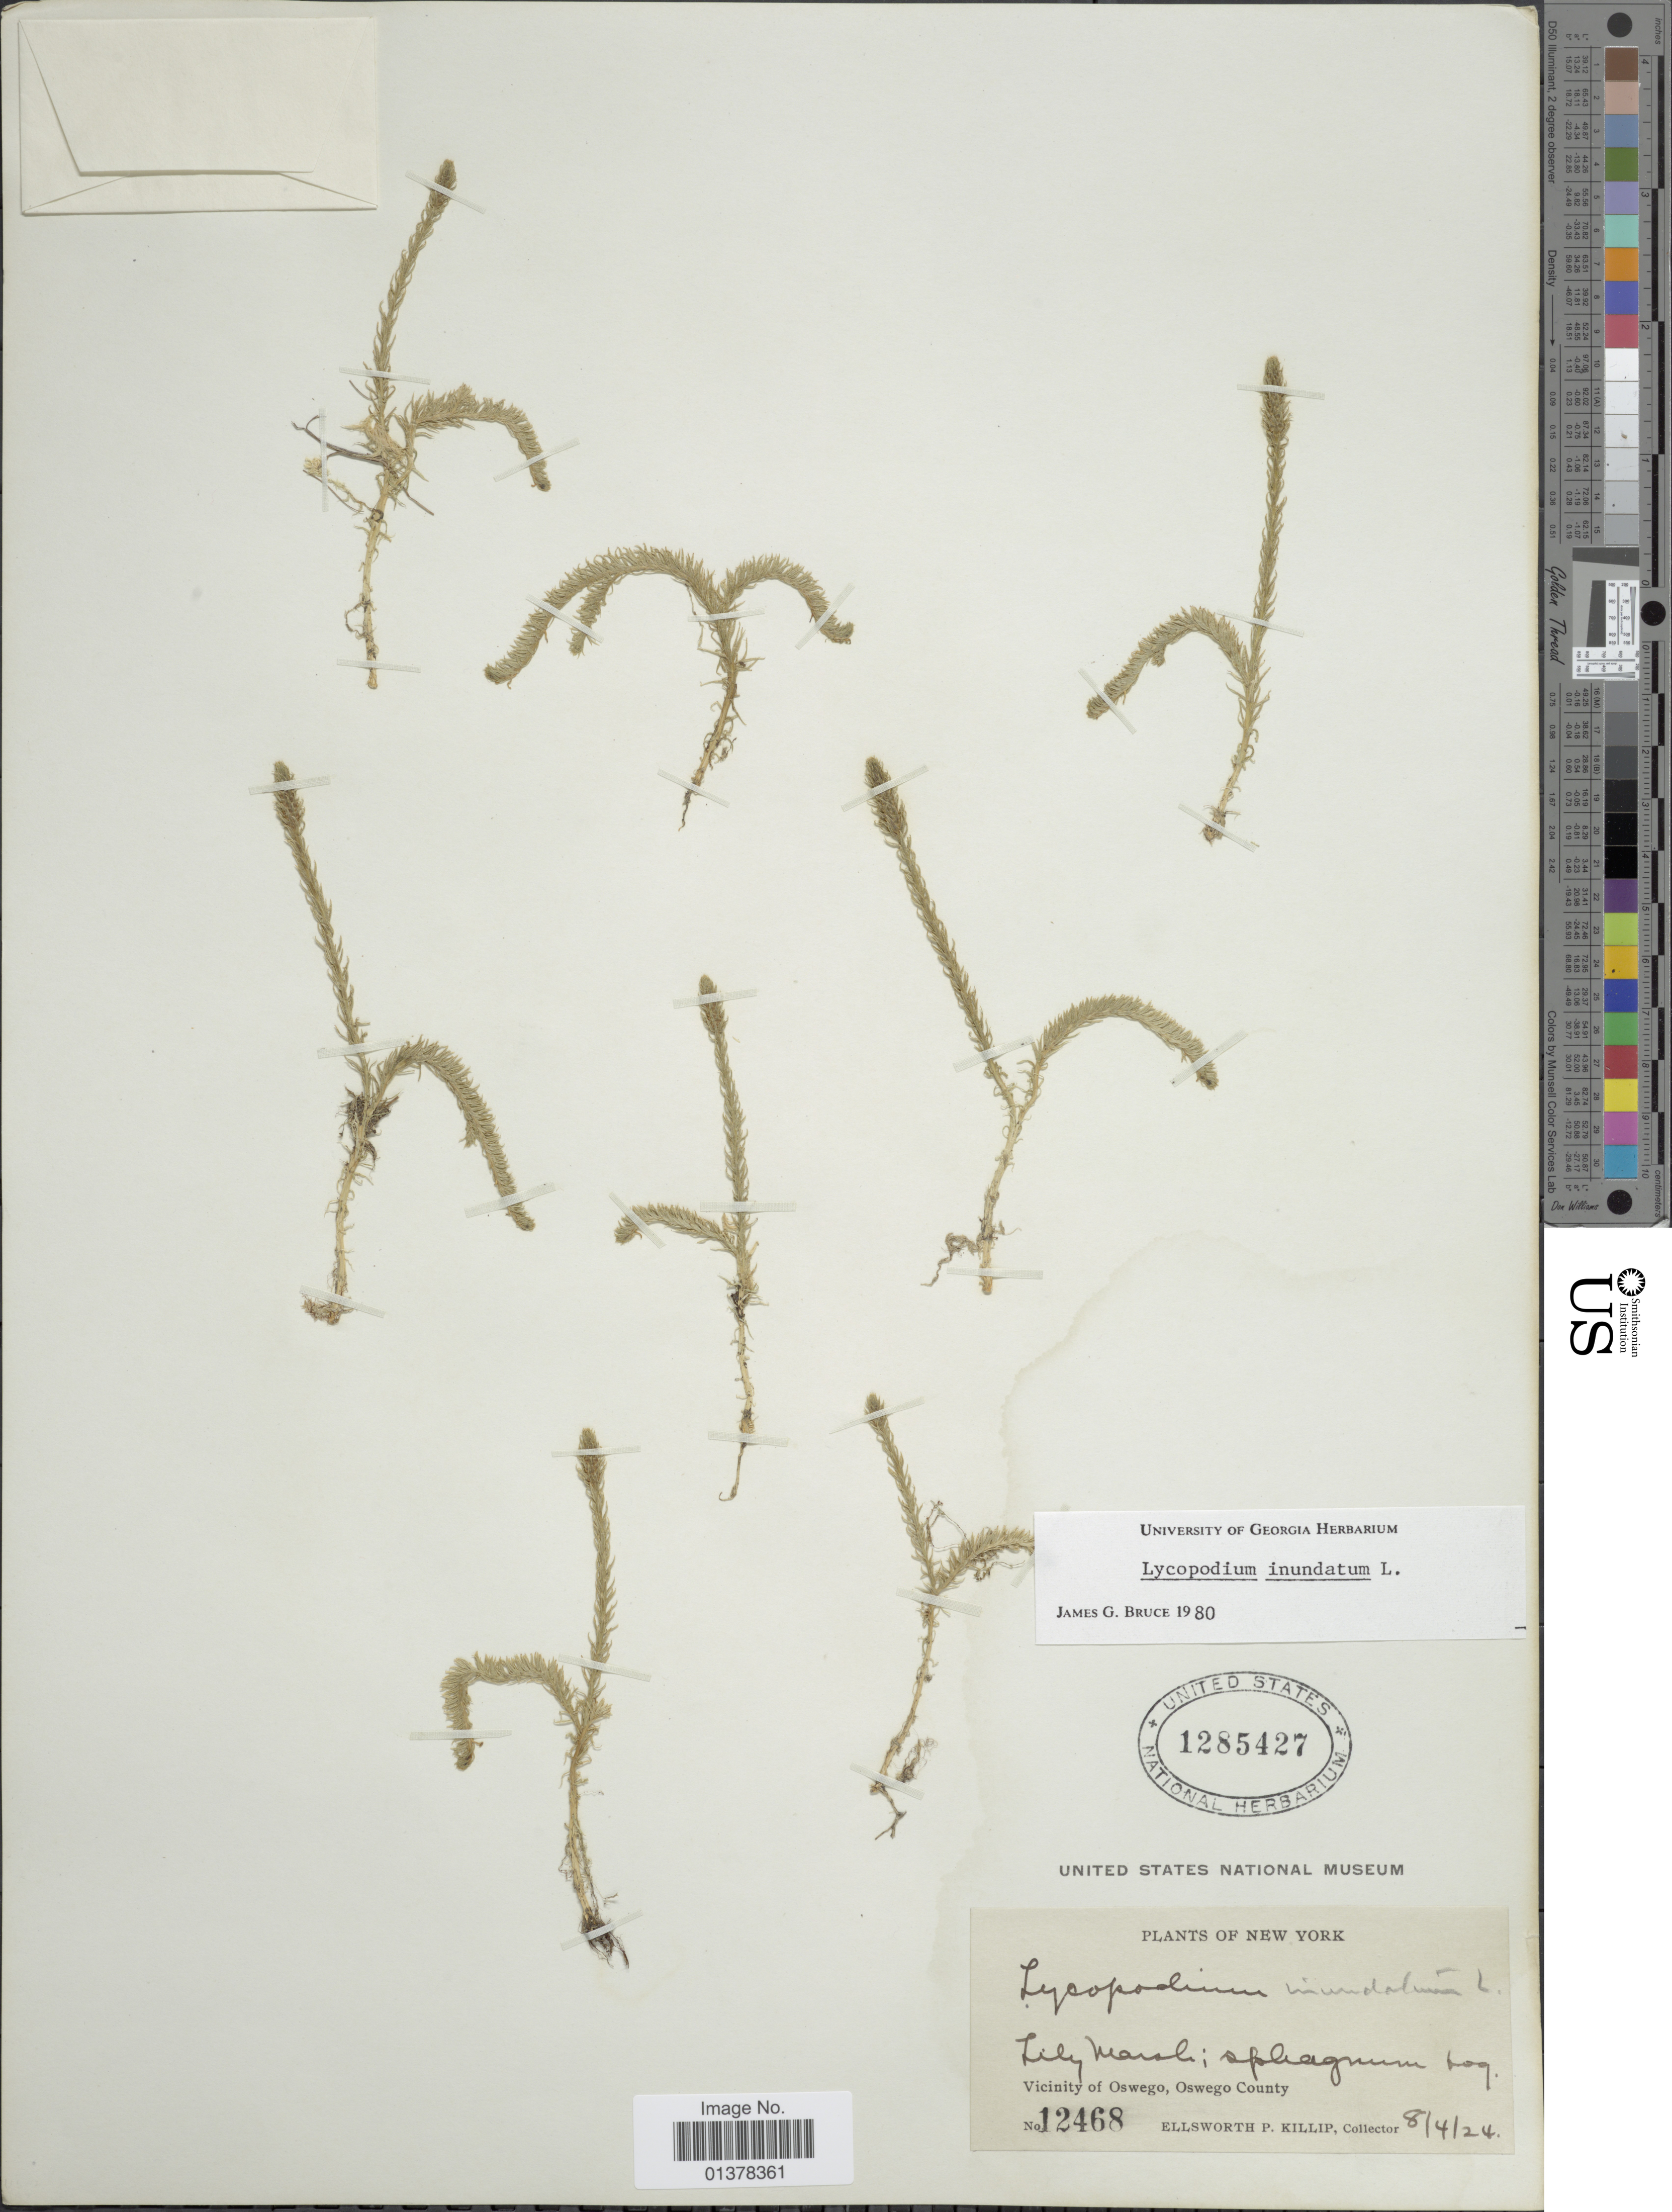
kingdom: Plantae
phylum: Tracheophyta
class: Lycopodiopsida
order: Lycopodiales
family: Lycopodiaceae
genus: Lycopodiella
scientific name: Lycopodiella inundata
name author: (L.) Holub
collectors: E. P. Killip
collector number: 12468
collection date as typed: Transcribed d/m/y: 8/4/24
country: United States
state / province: New York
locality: Vicinity of Oswego, Oswego County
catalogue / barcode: US 1285427